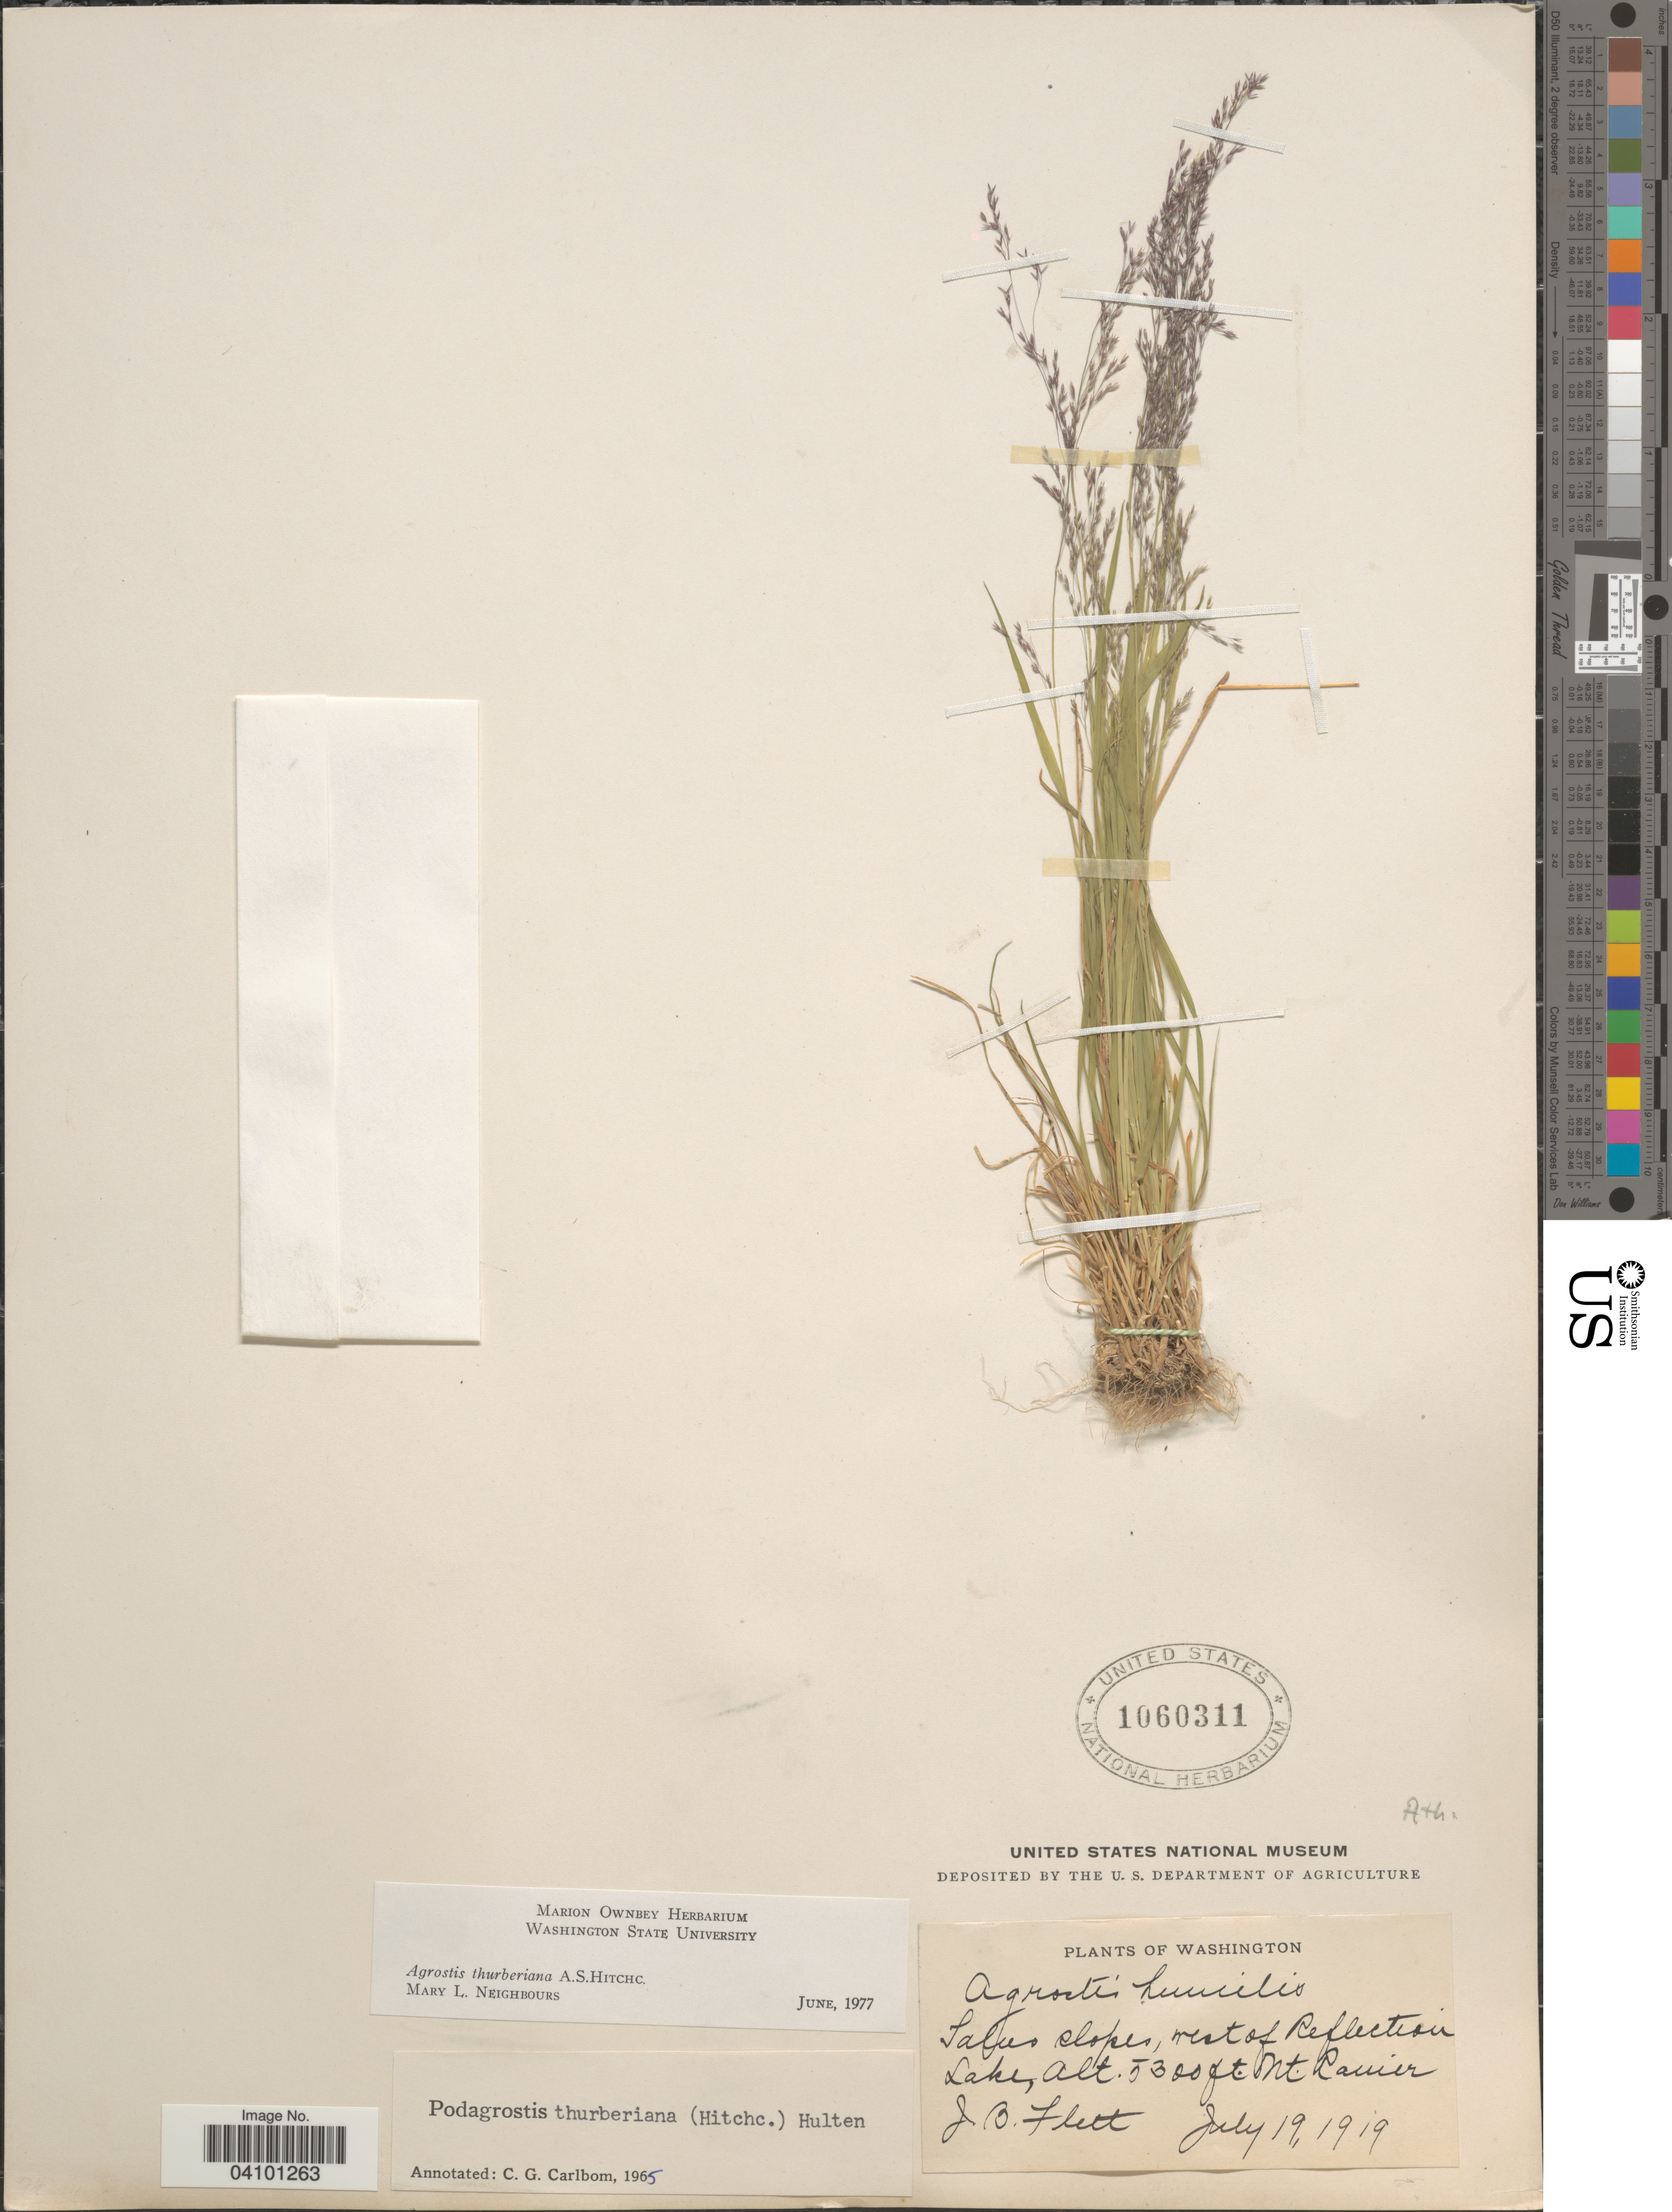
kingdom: Plantae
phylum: Tracheophyta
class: Liliopsida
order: Poales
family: Poaceae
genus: Podagrostis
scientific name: Podagrostis thurberiana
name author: Hitchc.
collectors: J. Flett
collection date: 1919-07-19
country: United States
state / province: Washington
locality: West of Reflection Lake. Mt. Ranier.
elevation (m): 1615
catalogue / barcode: US 1060311